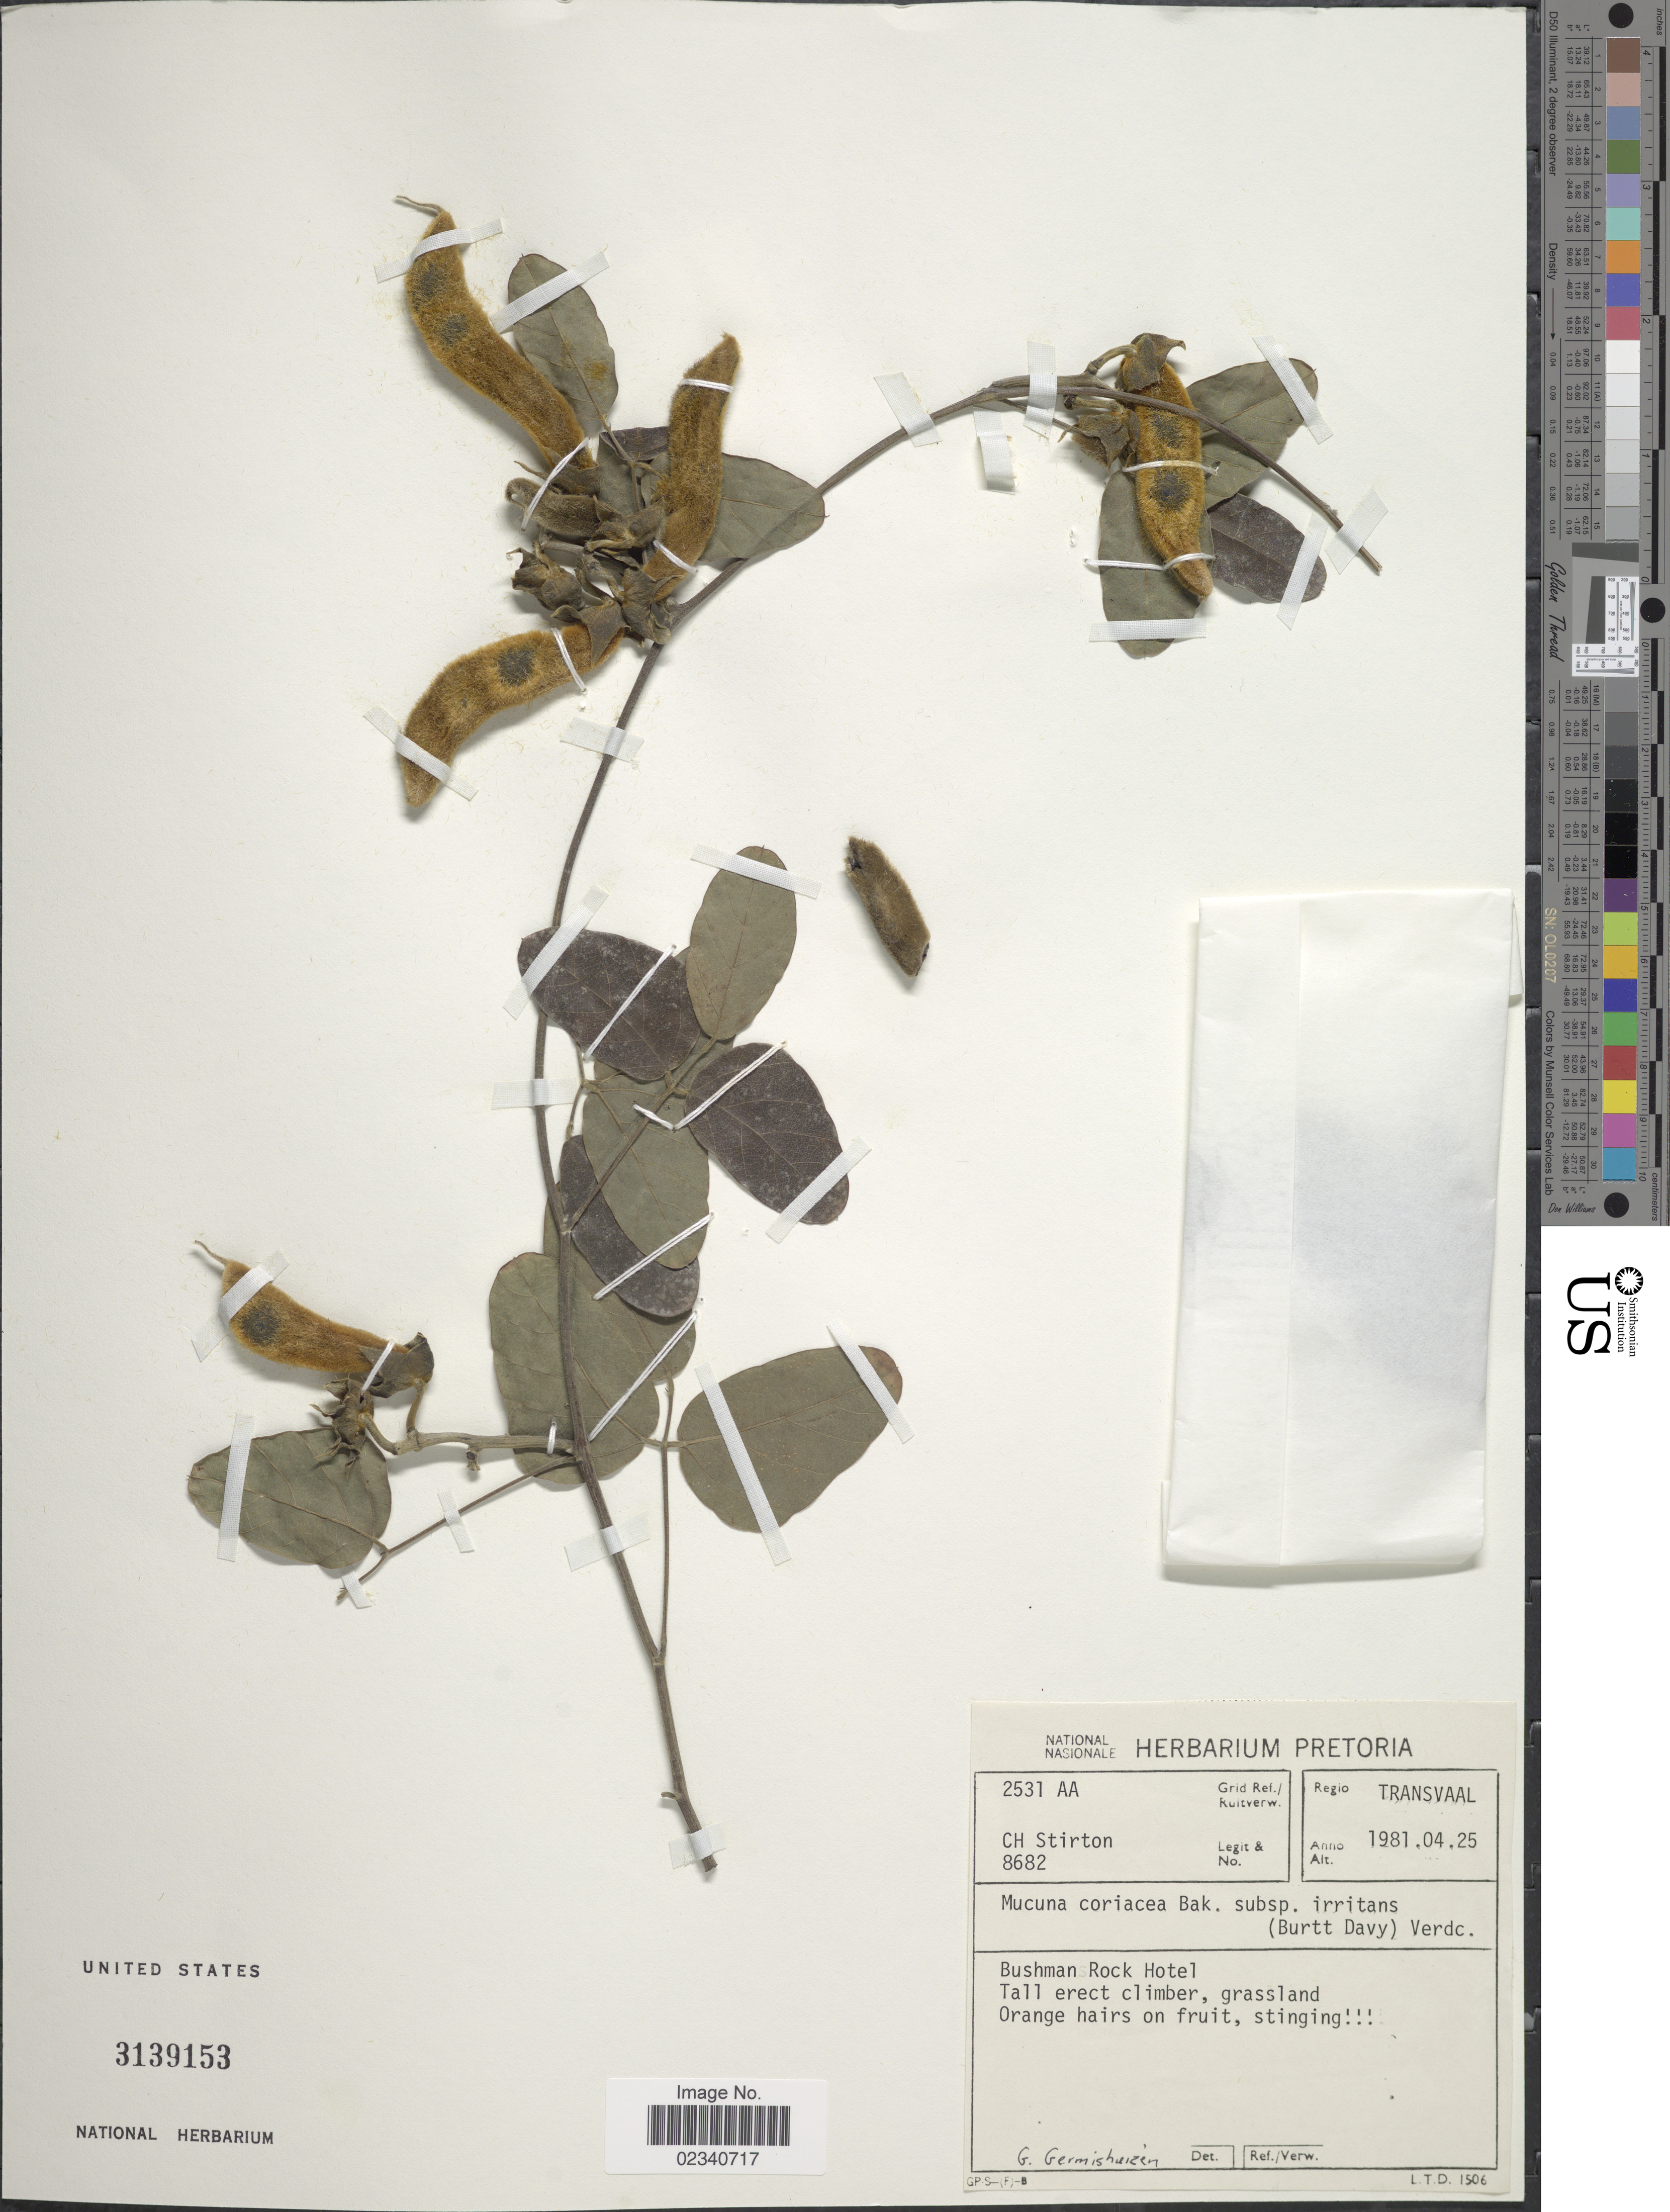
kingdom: Plantae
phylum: Tracheophyta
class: Magnoliopsida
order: Fabales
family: Fabaceae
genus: Mucuna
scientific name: Mucuna coriacea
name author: Baker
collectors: C. H. Stirton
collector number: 8682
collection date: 1981-04-25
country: South Africa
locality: Regio Transvaal, Bushman Rock Hotel.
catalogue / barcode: US 3139153